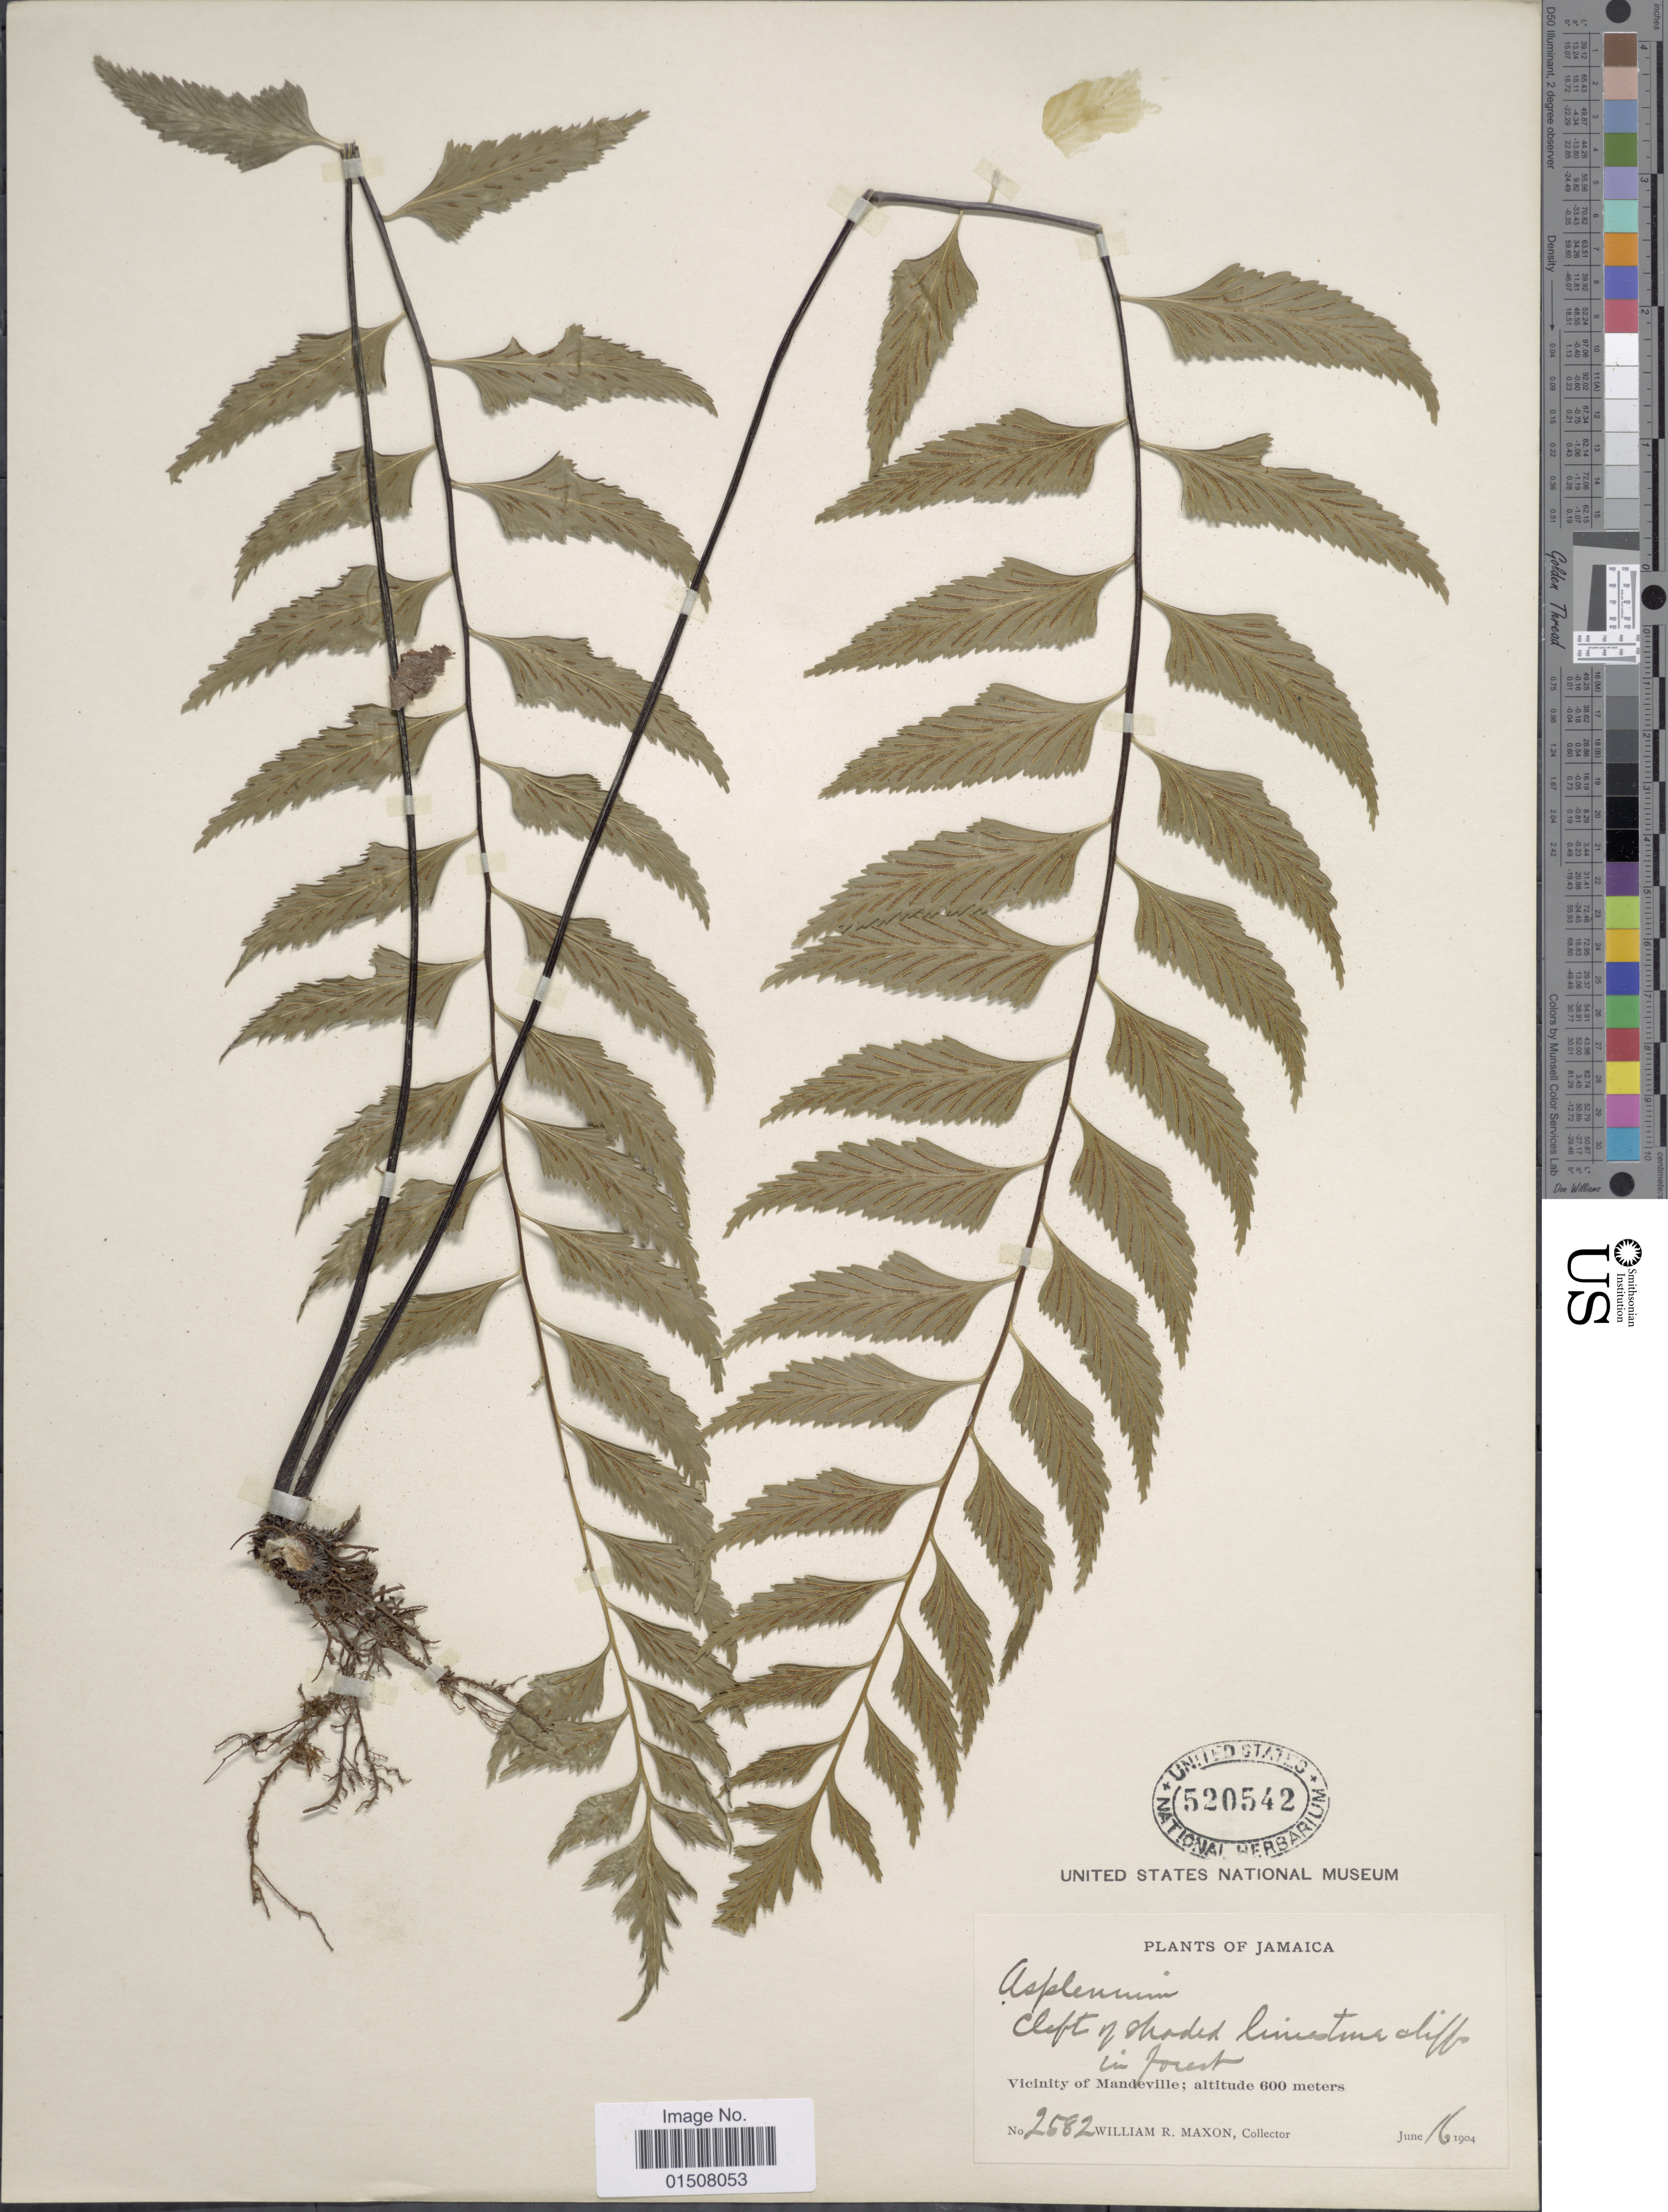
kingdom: Plantae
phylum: Tracheophyta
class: Polypodiopsida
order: Polypodiales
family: Aspleniaceae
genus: Asplenium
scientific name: Asplenium duale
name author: Jenman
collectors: W. R. Maxon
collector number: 2582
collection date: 1904-06-16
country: Jamaica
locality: Vicinity of Mandeville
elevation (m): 600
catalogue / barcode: US 520542